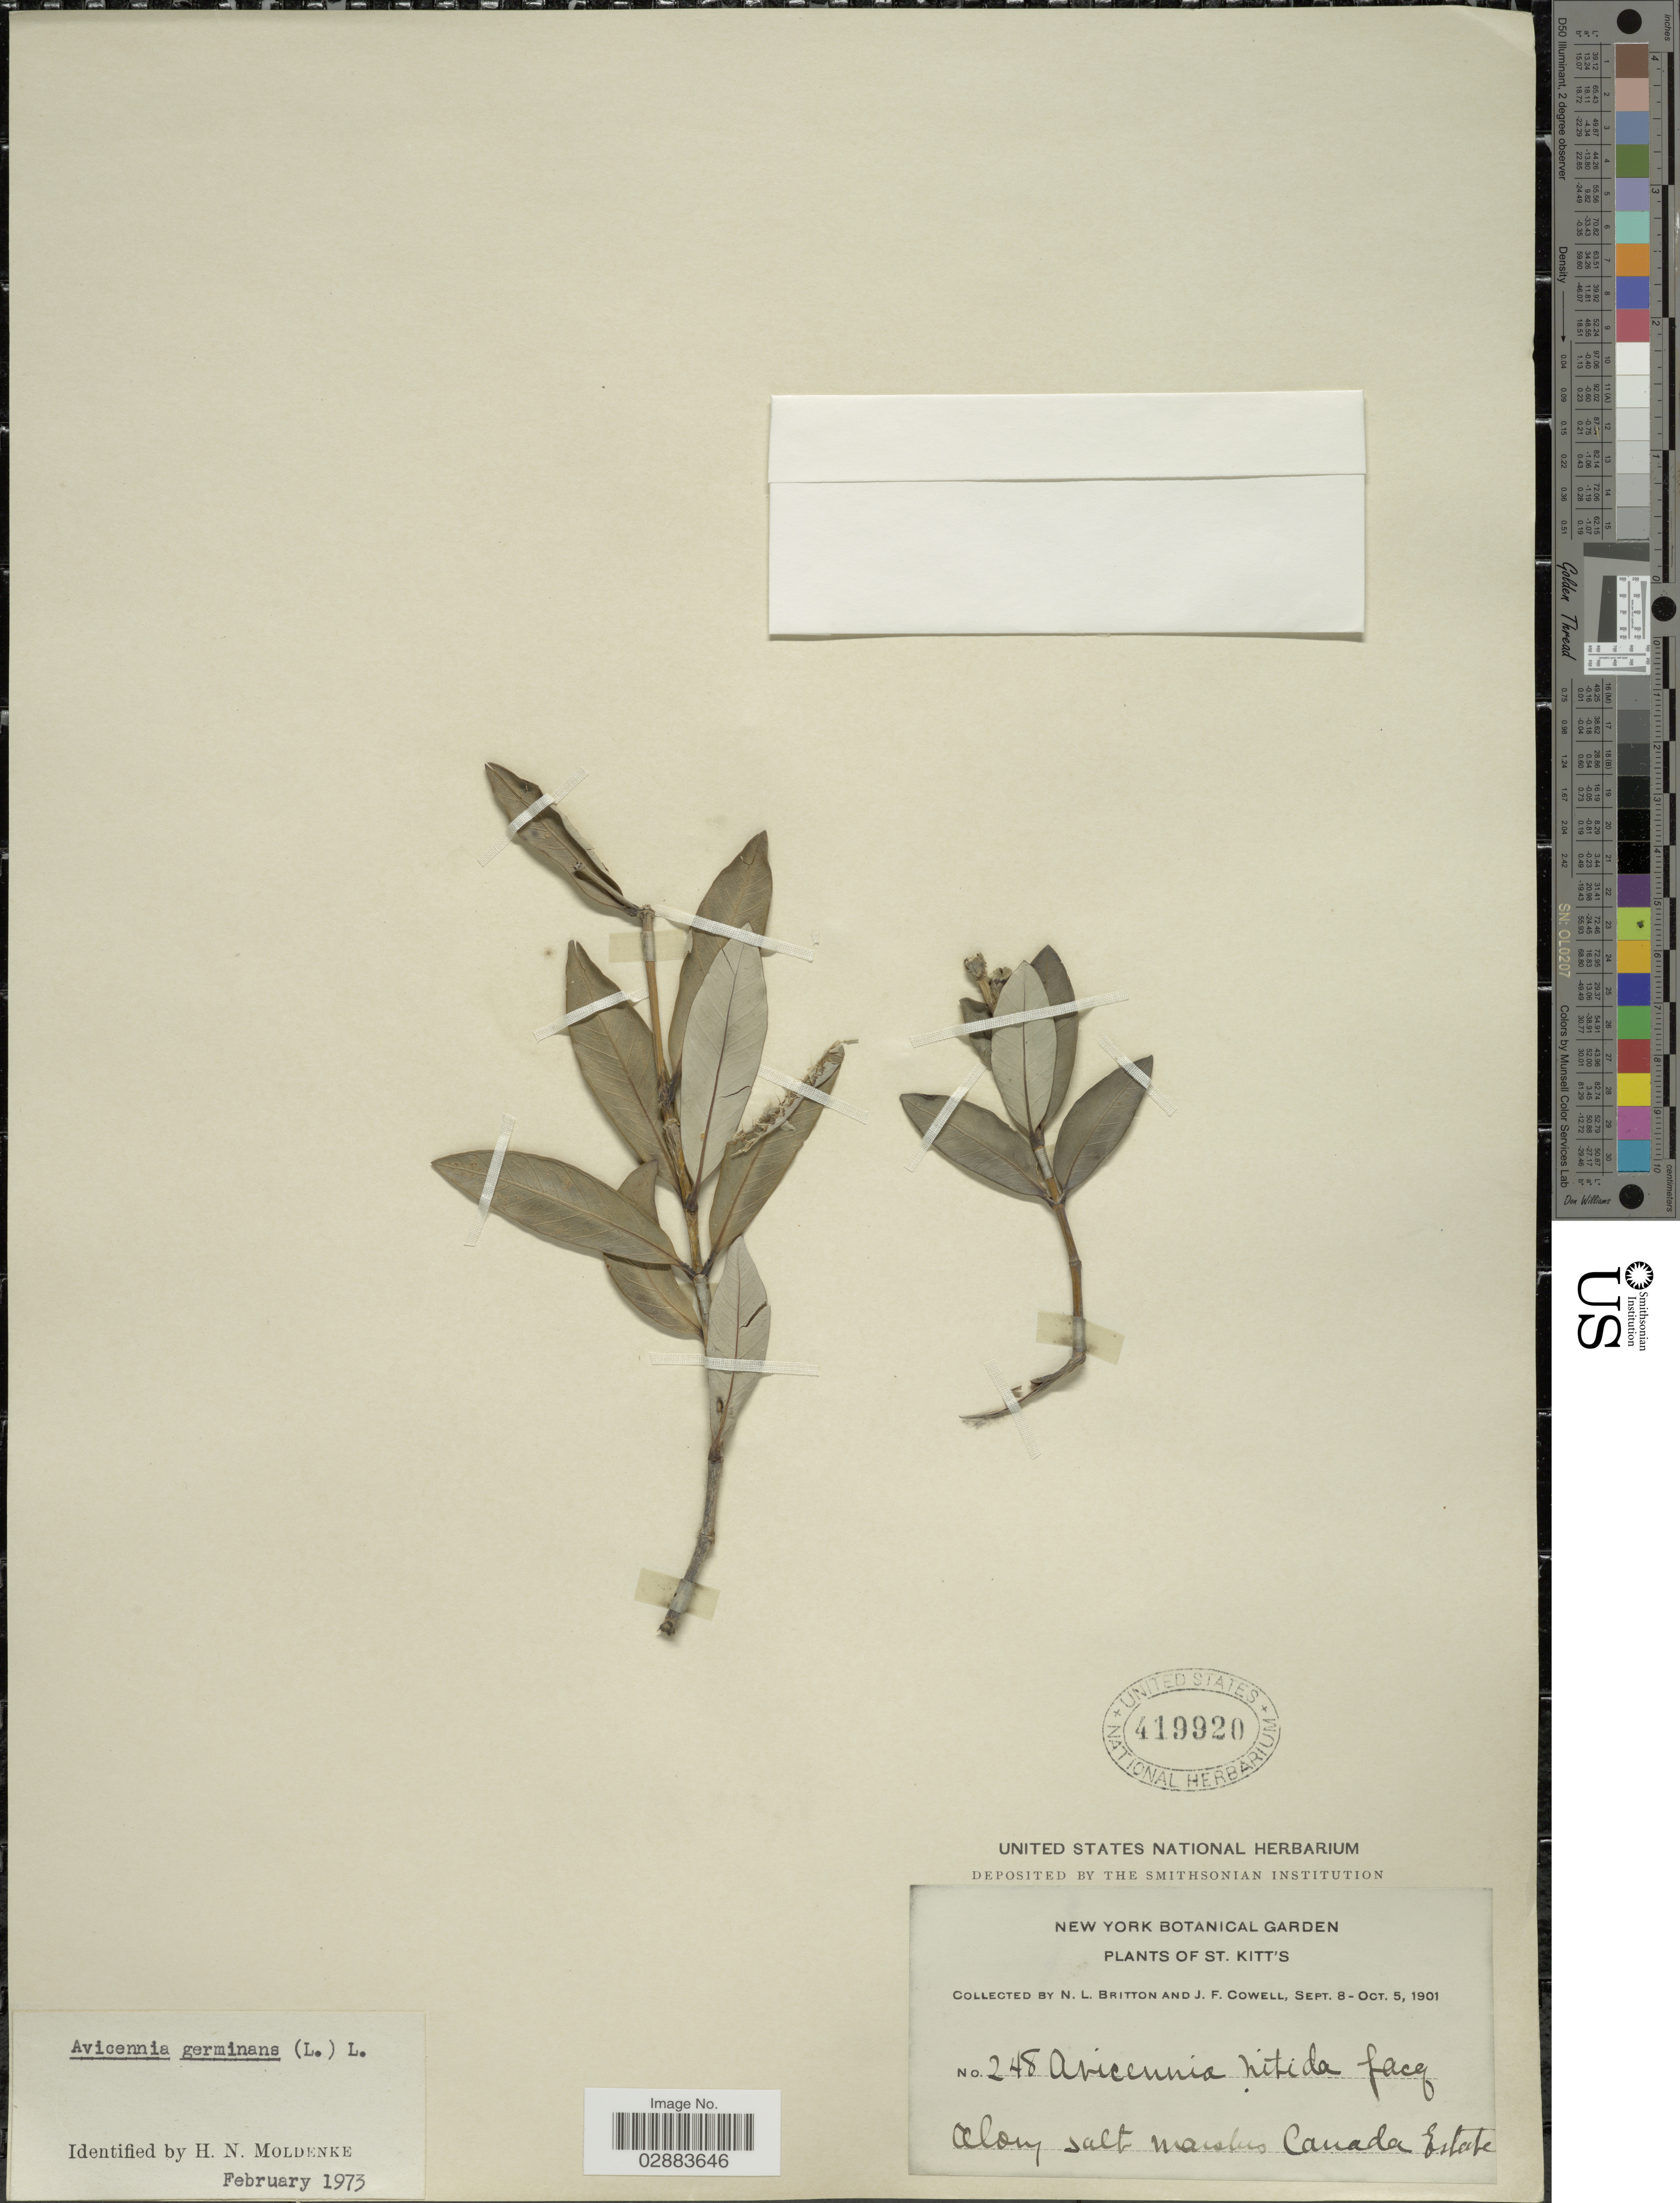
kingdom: Plantae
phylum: Tracheophyta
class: Magnoliopsida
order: Lamiales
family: Acanthaceae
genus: Avicennia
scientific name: Avicennia germinans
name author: (L.) L.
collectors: N. Britton & J. F. Cowell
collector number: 248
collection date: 1901-09-08/1901-10-05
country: St. Christopher-Nevis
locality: St. Kitt's. Along salt marshes Canada Estate.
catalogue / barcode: US 419920